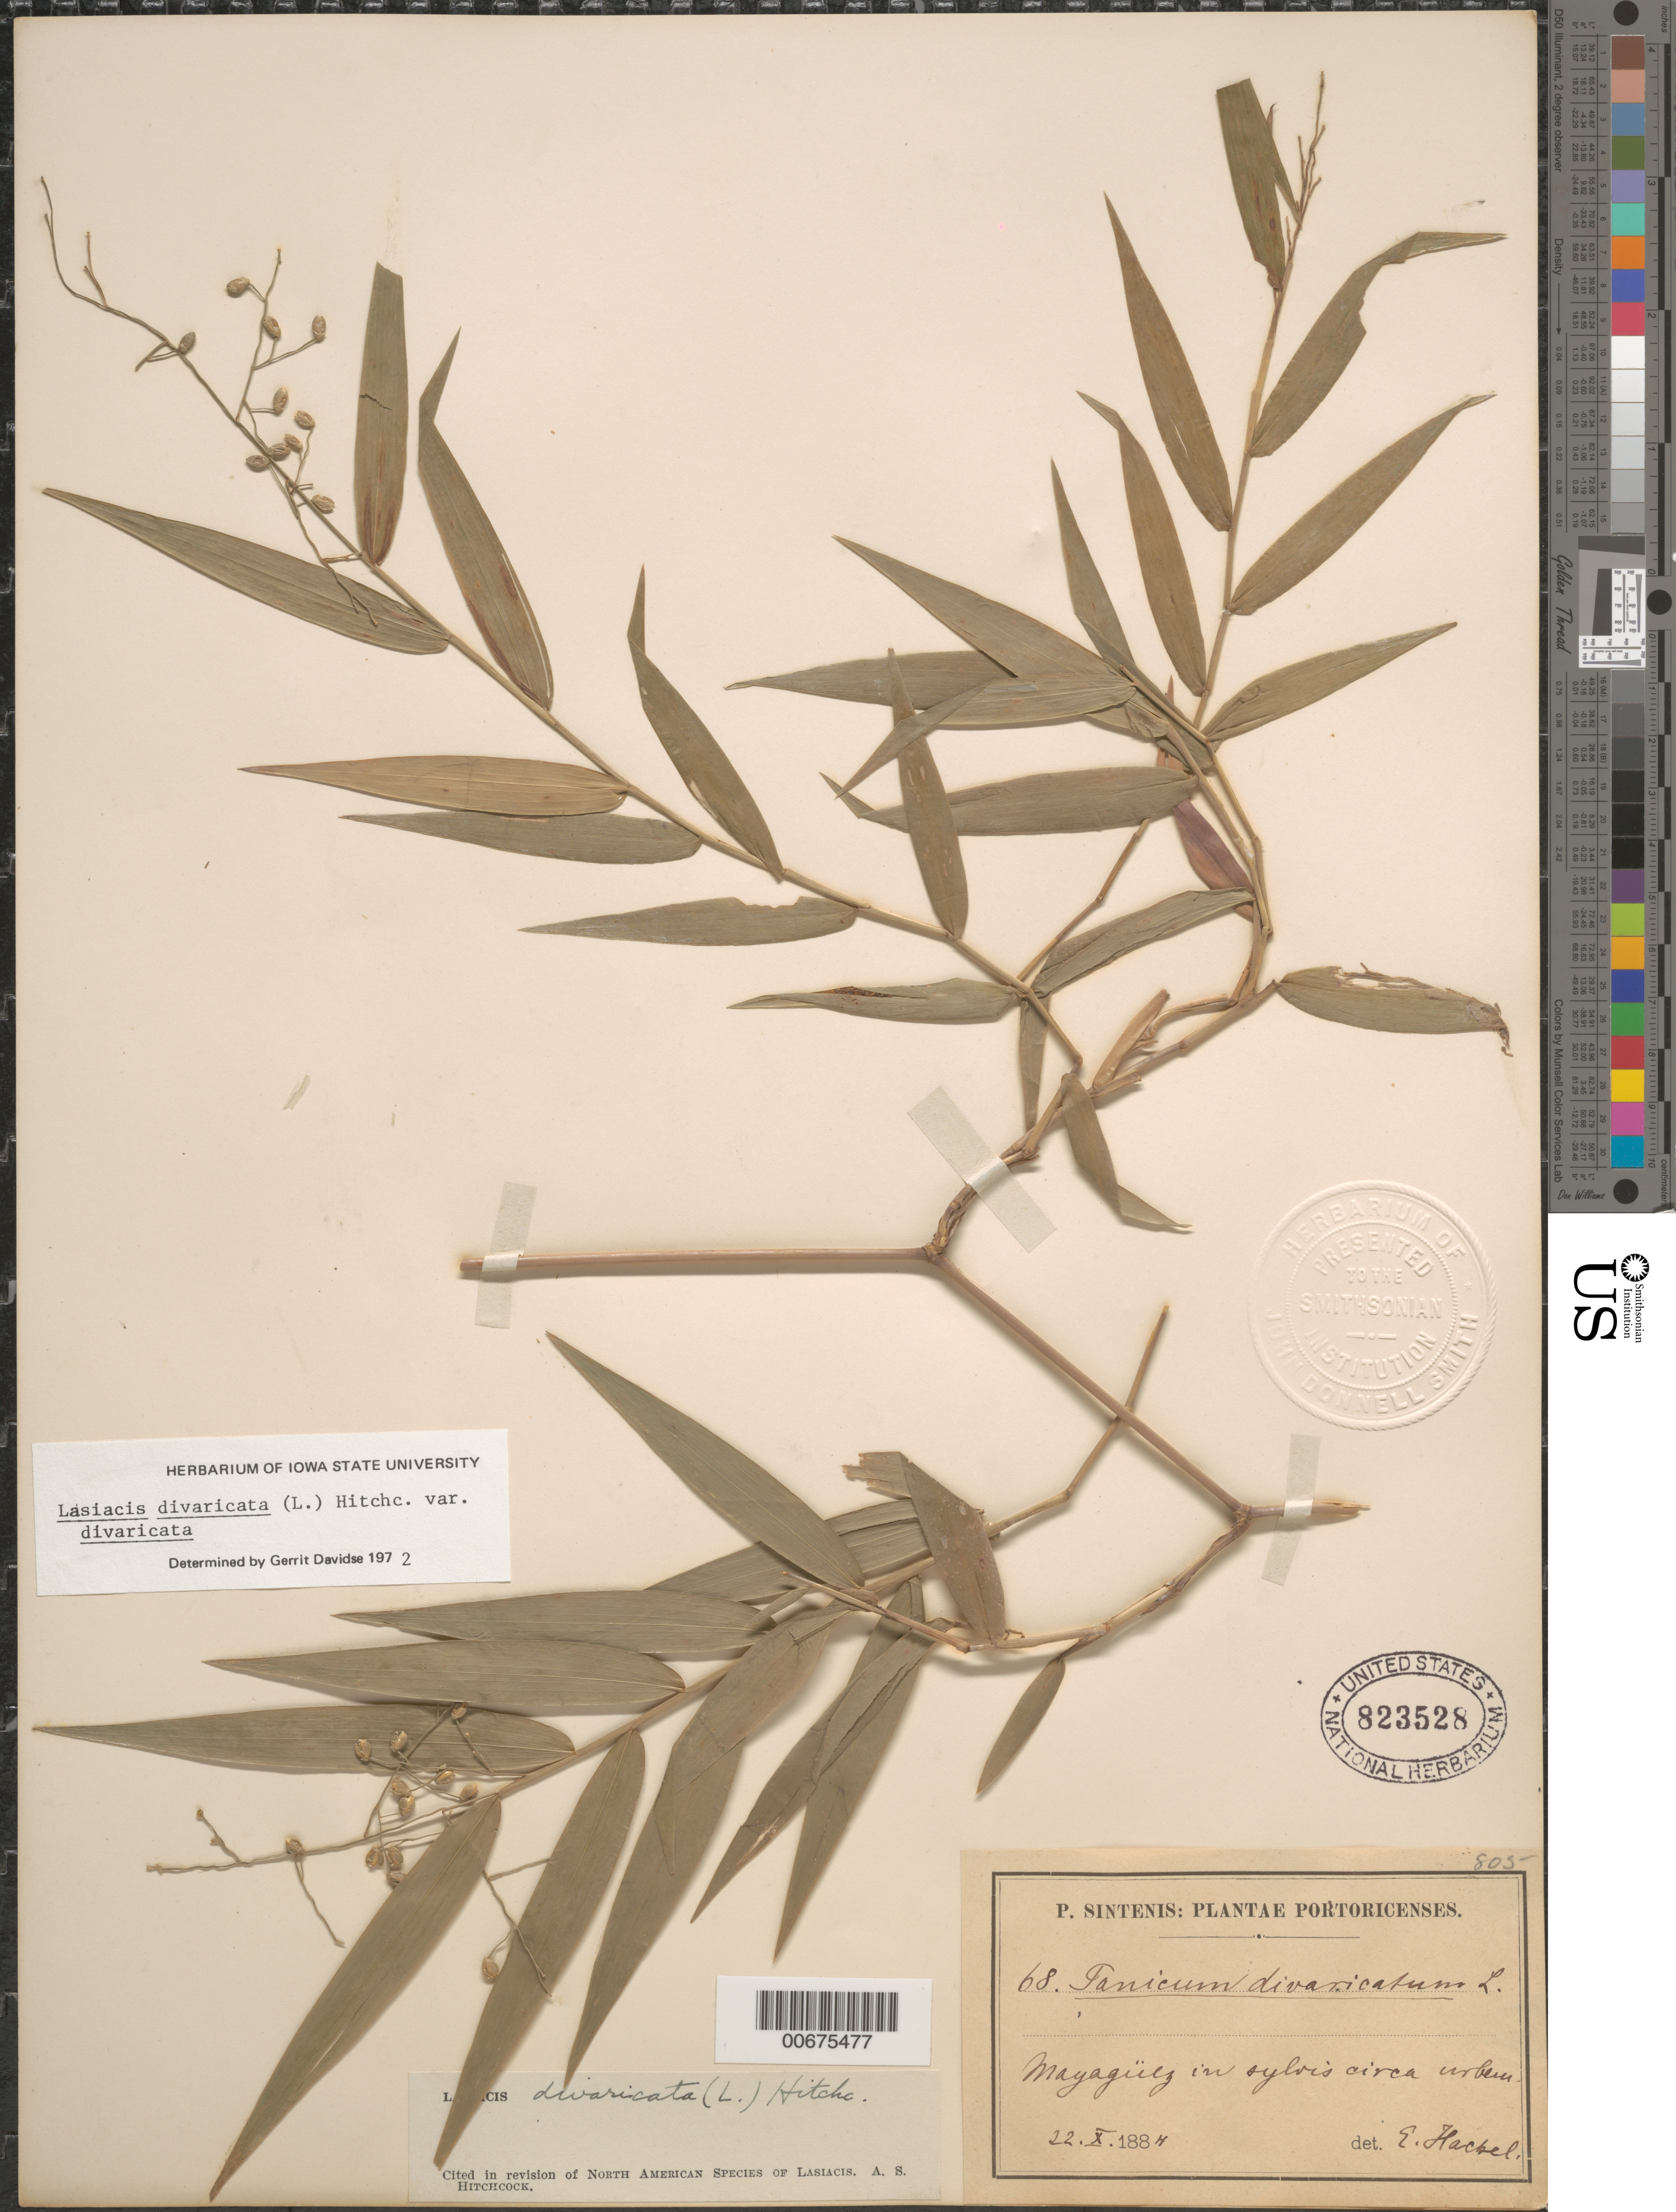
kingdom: Plantae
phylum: Tracheophyta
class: Liliopsida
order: Poales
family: Poaceae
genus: Lasiacis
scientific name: Lasiacis divaricata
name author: (L.) Hitchc.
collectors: P. Sintenis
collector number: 68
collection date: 1884-10-22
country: Puerto Rico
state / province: Mayagüez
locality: Portoricenses. Mayagüez in sylvis circa urbem.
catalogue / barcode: US 823528